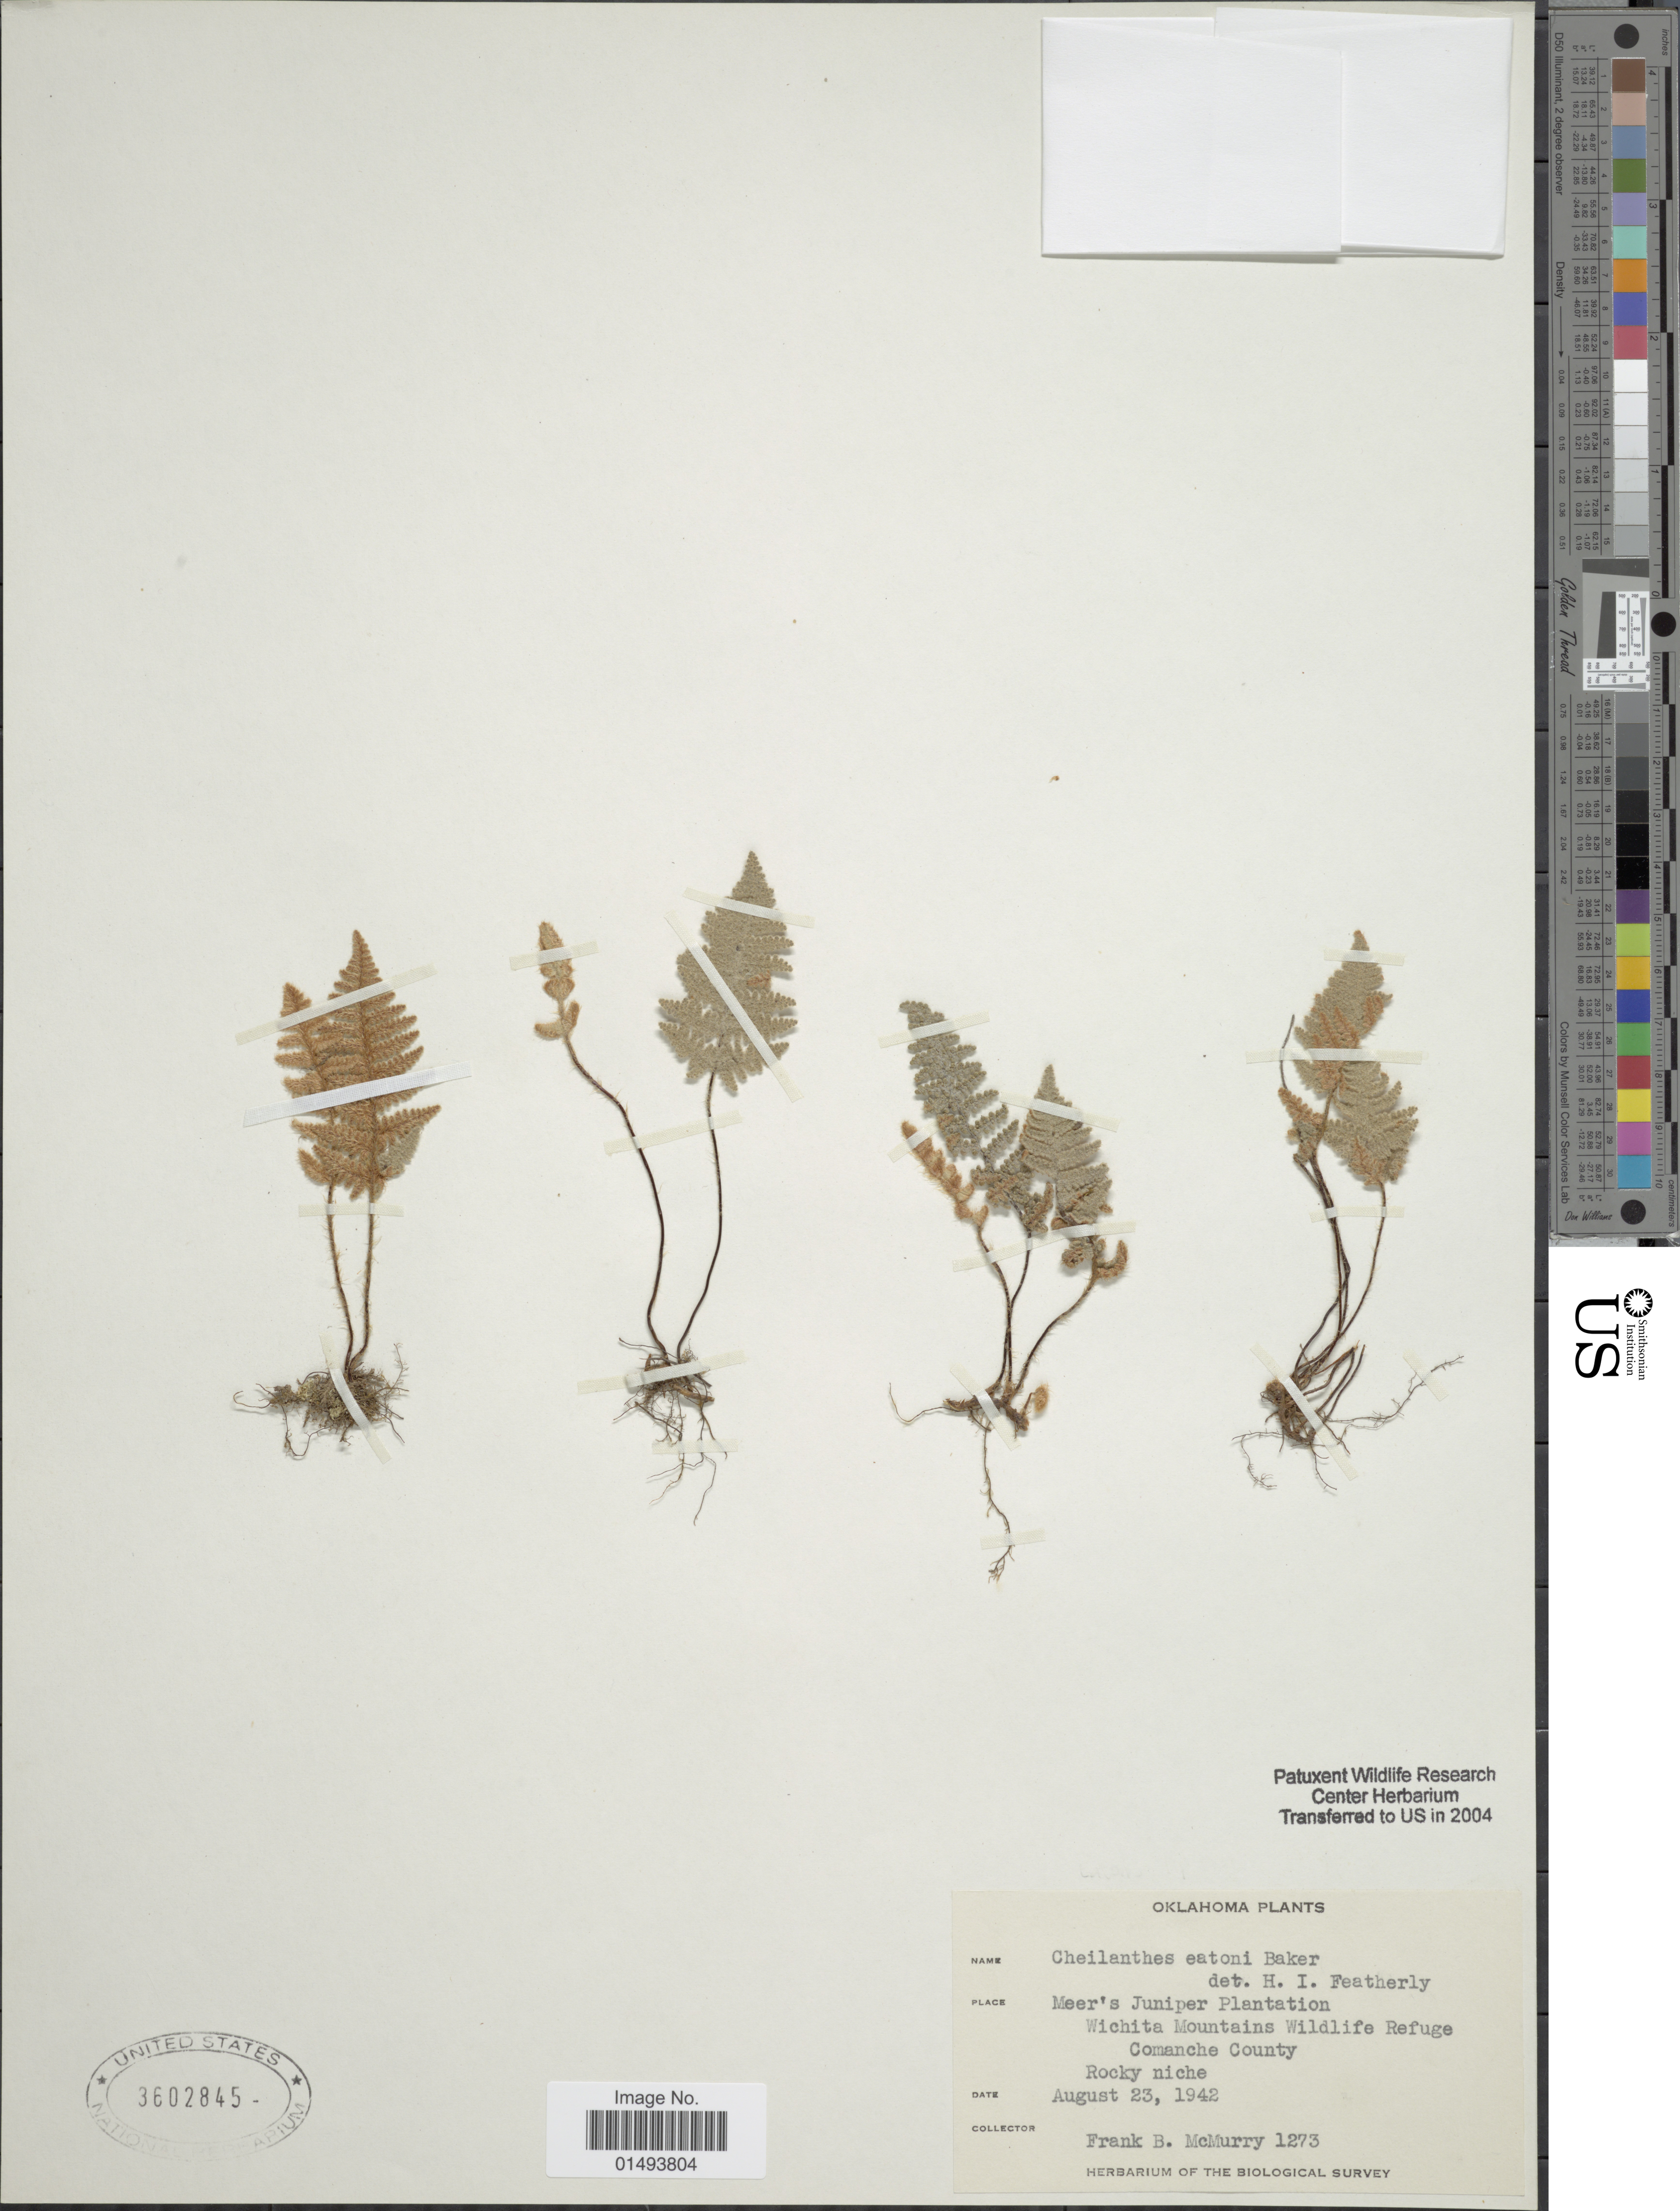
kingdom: Plantae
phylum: Tracheophyta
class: Polypodiopsida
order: Polypodiales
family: Pteridaceae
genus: Myriopteris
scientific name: Myriopteris rufa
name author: Fée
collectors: F. B. McMurry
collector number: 1273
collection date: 1942-08-23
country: United States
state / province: Oklahoma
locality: Oklahomo Plants, Meer's Juniper Plantation, Wichita Mountains Wildlife Refuge Comacnhe County Rocky Niche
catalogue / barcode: US 3602845